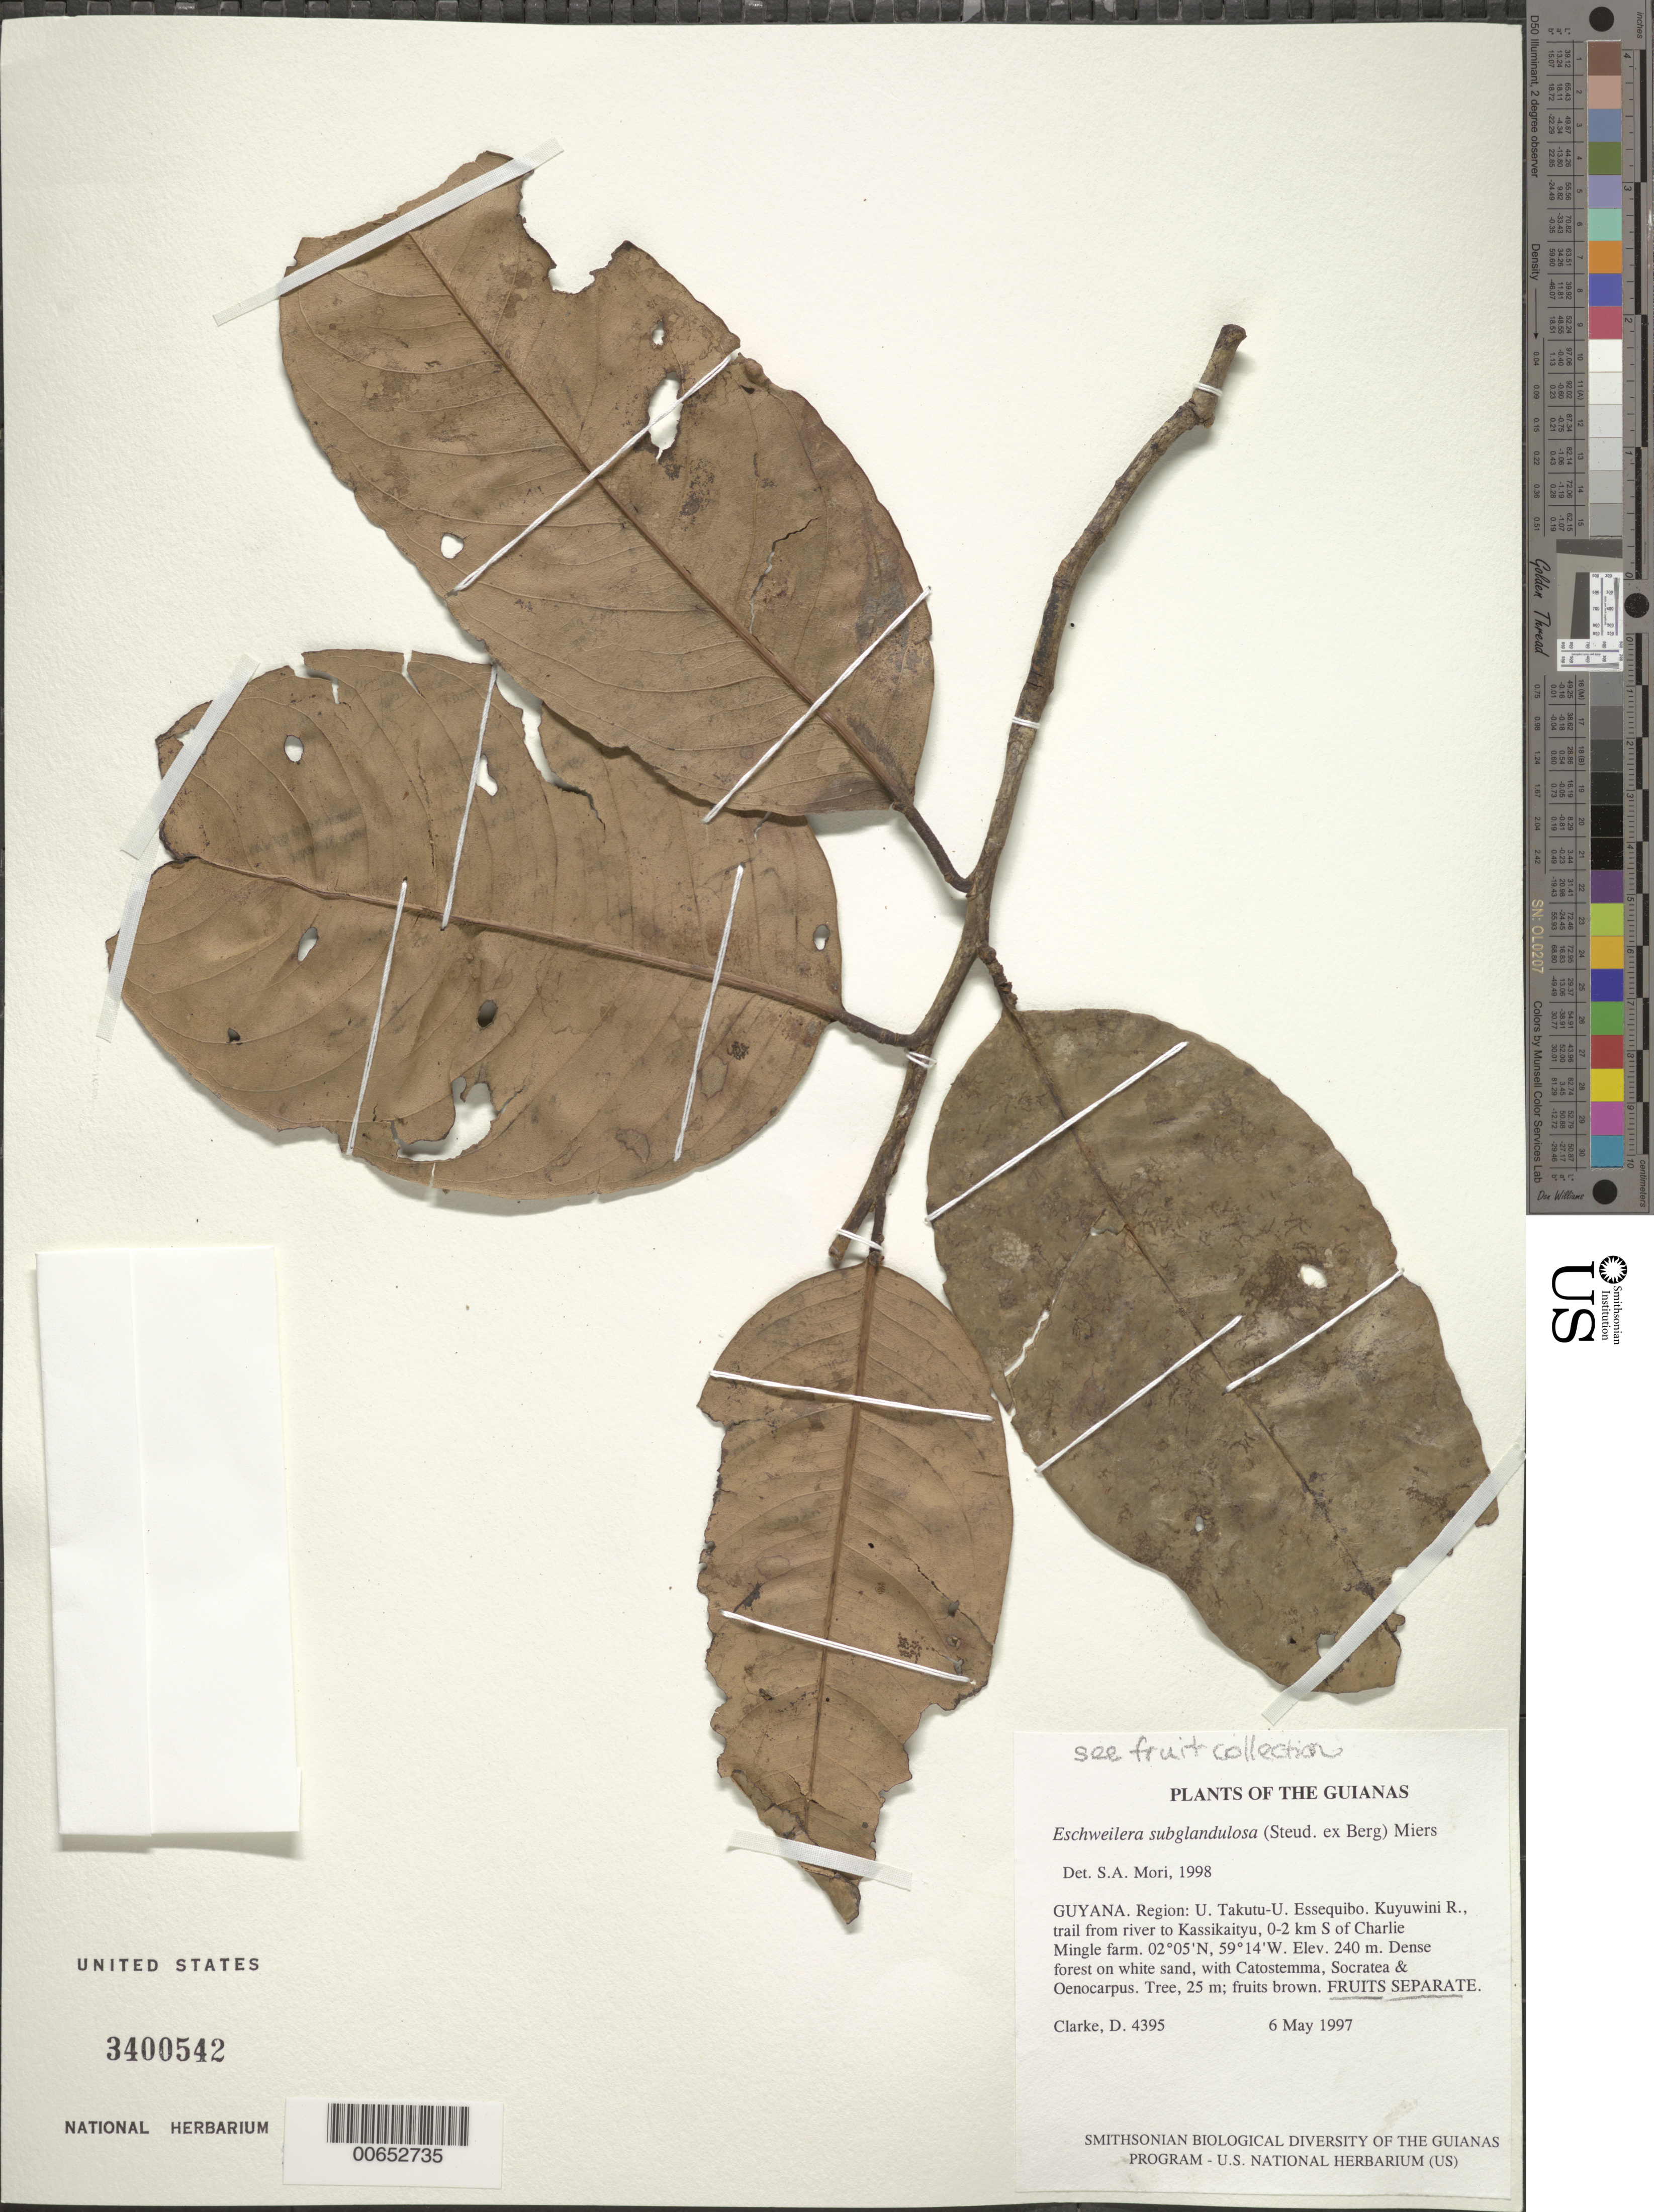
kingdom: Plantae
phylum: Tracheophyta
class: Magnoliopsida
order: Ericales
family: Lecythidaceae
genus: Eschweilera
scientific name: Eschweilera subglandulosa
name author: (Steud. ex Berg) Miers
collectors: D. Clarke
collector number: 4395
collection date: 1997-05-06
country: Guyana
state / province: U. Takutu-U. Essequibo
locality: Guianas. Region: U. Takutu-U. Essequibo. Kuyuwini R., trail from river to Kassikaityu, 0-2 km S of Charlie Mingle farm.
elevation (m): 240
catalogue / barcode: US 3400542